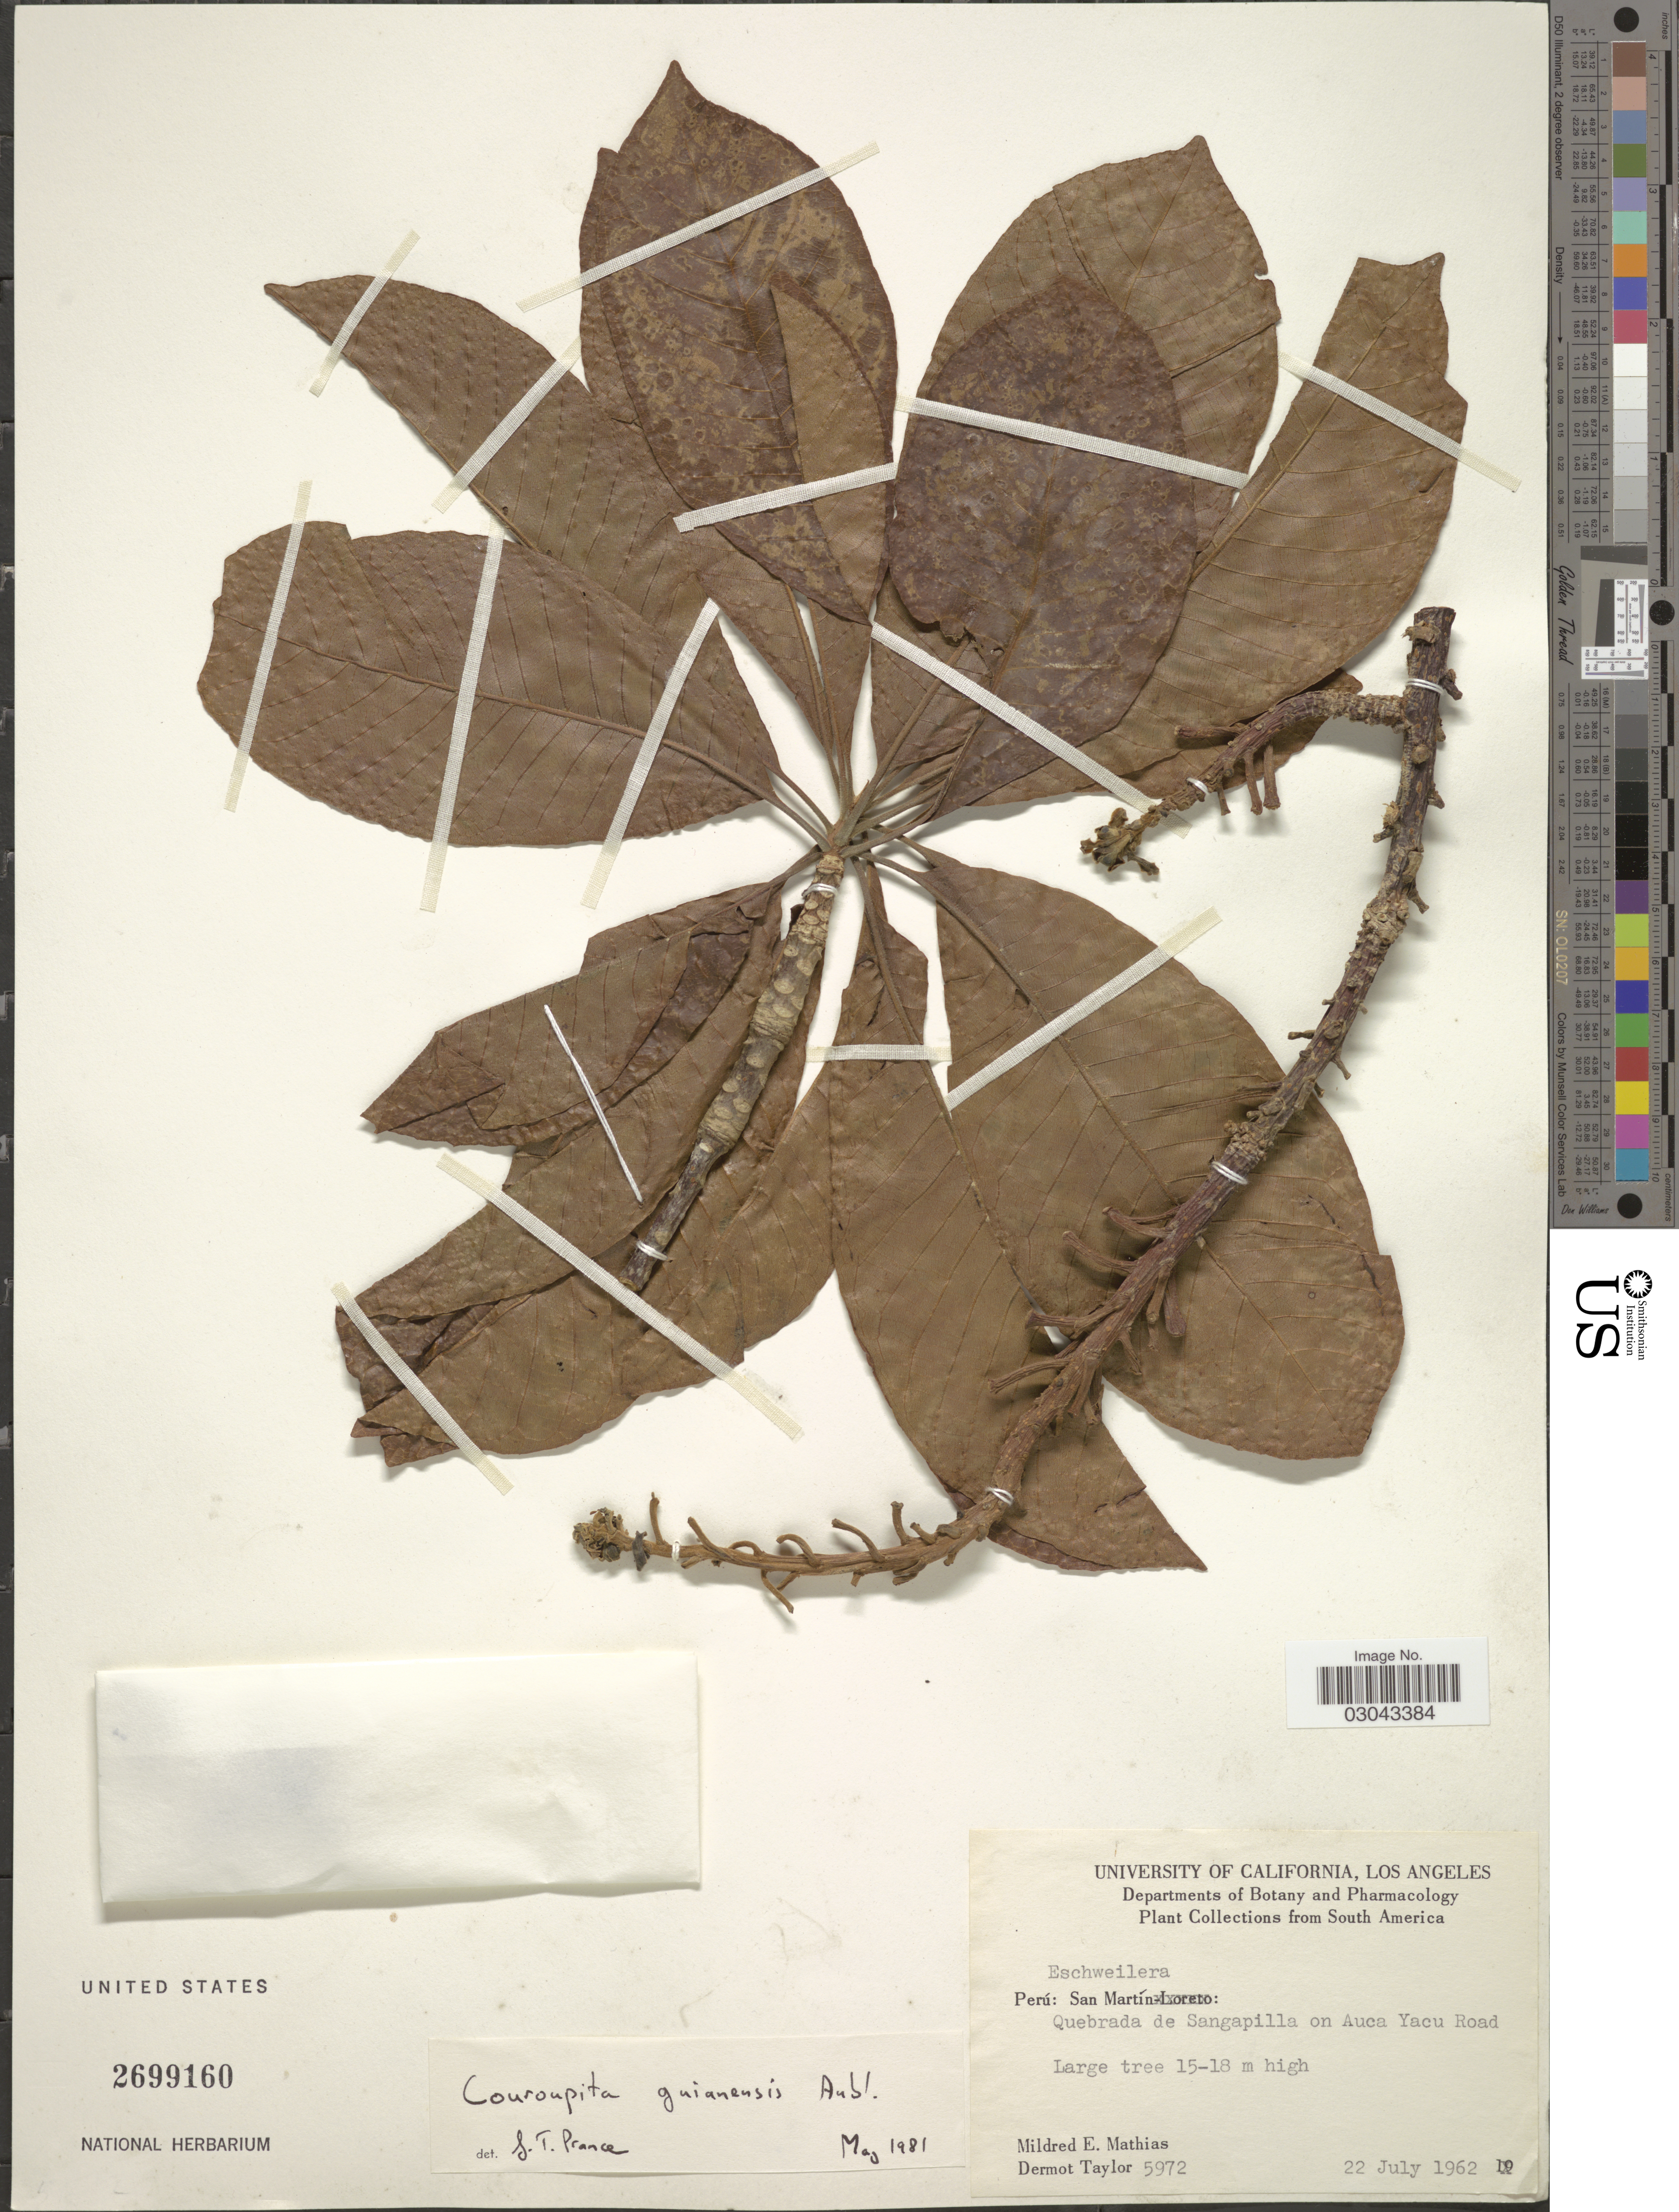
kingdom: Plantae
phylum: Tracheophyta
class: Magnoliopsida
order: Ericales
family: Lecythidaceae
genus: Couroupita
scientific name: Couroupita guianensis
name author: Aubl.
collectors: M. E. Mathias & D. Taylor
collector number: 5972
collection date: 1962-07-22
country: Peru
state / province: San Martín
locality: Quebrada de Sangapilla on Auca Yacu Road.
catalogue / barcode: US 2699160